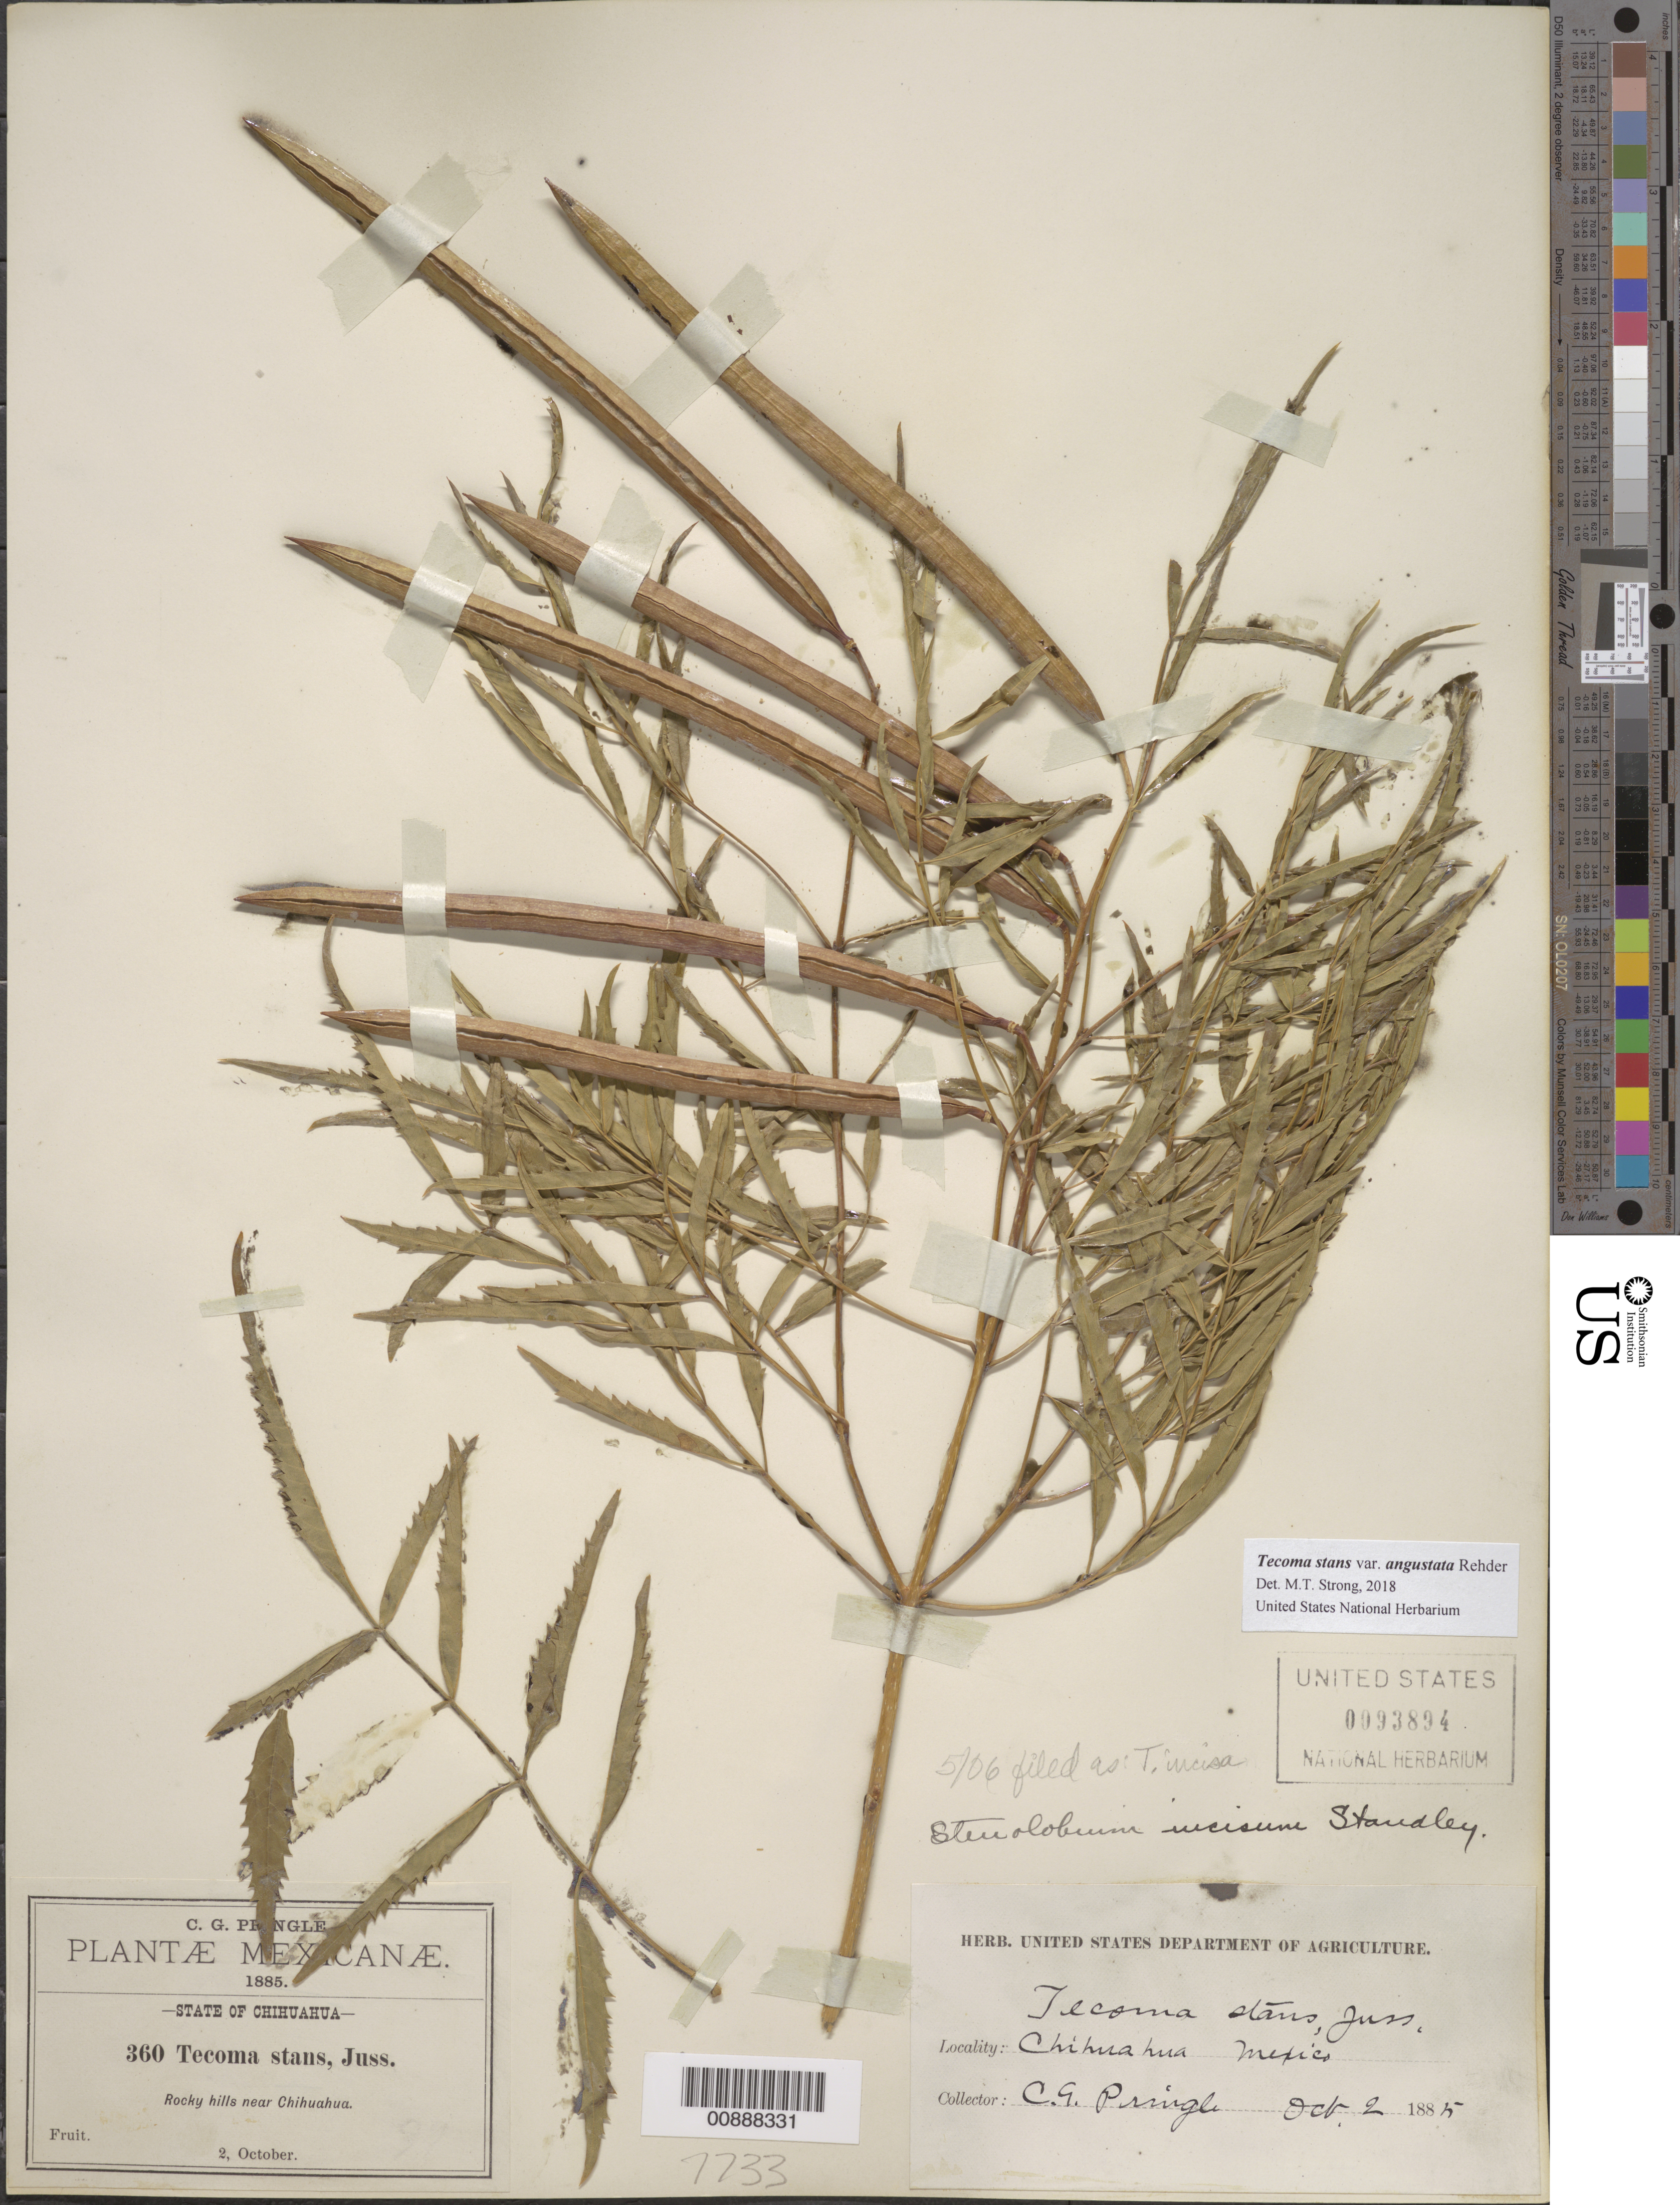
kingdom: Plantae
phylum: Tracheophyta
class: Magnoliopsida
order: Lamiales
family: Bignoniaceae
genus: Tecoma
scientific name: Tecoma stans var. angustata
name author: Rehder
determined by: Strong, M. T., (US), Smithsonian Institution - National Museum of Natural History (UNITED STATES)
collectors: C. G. Pringle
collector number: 360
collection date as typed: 02 Oct 1885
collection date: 1885-10-02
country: Mexico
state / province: Chihuahua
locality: Near Chihuahua.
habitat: Rocky hills.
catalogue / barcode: US 93894